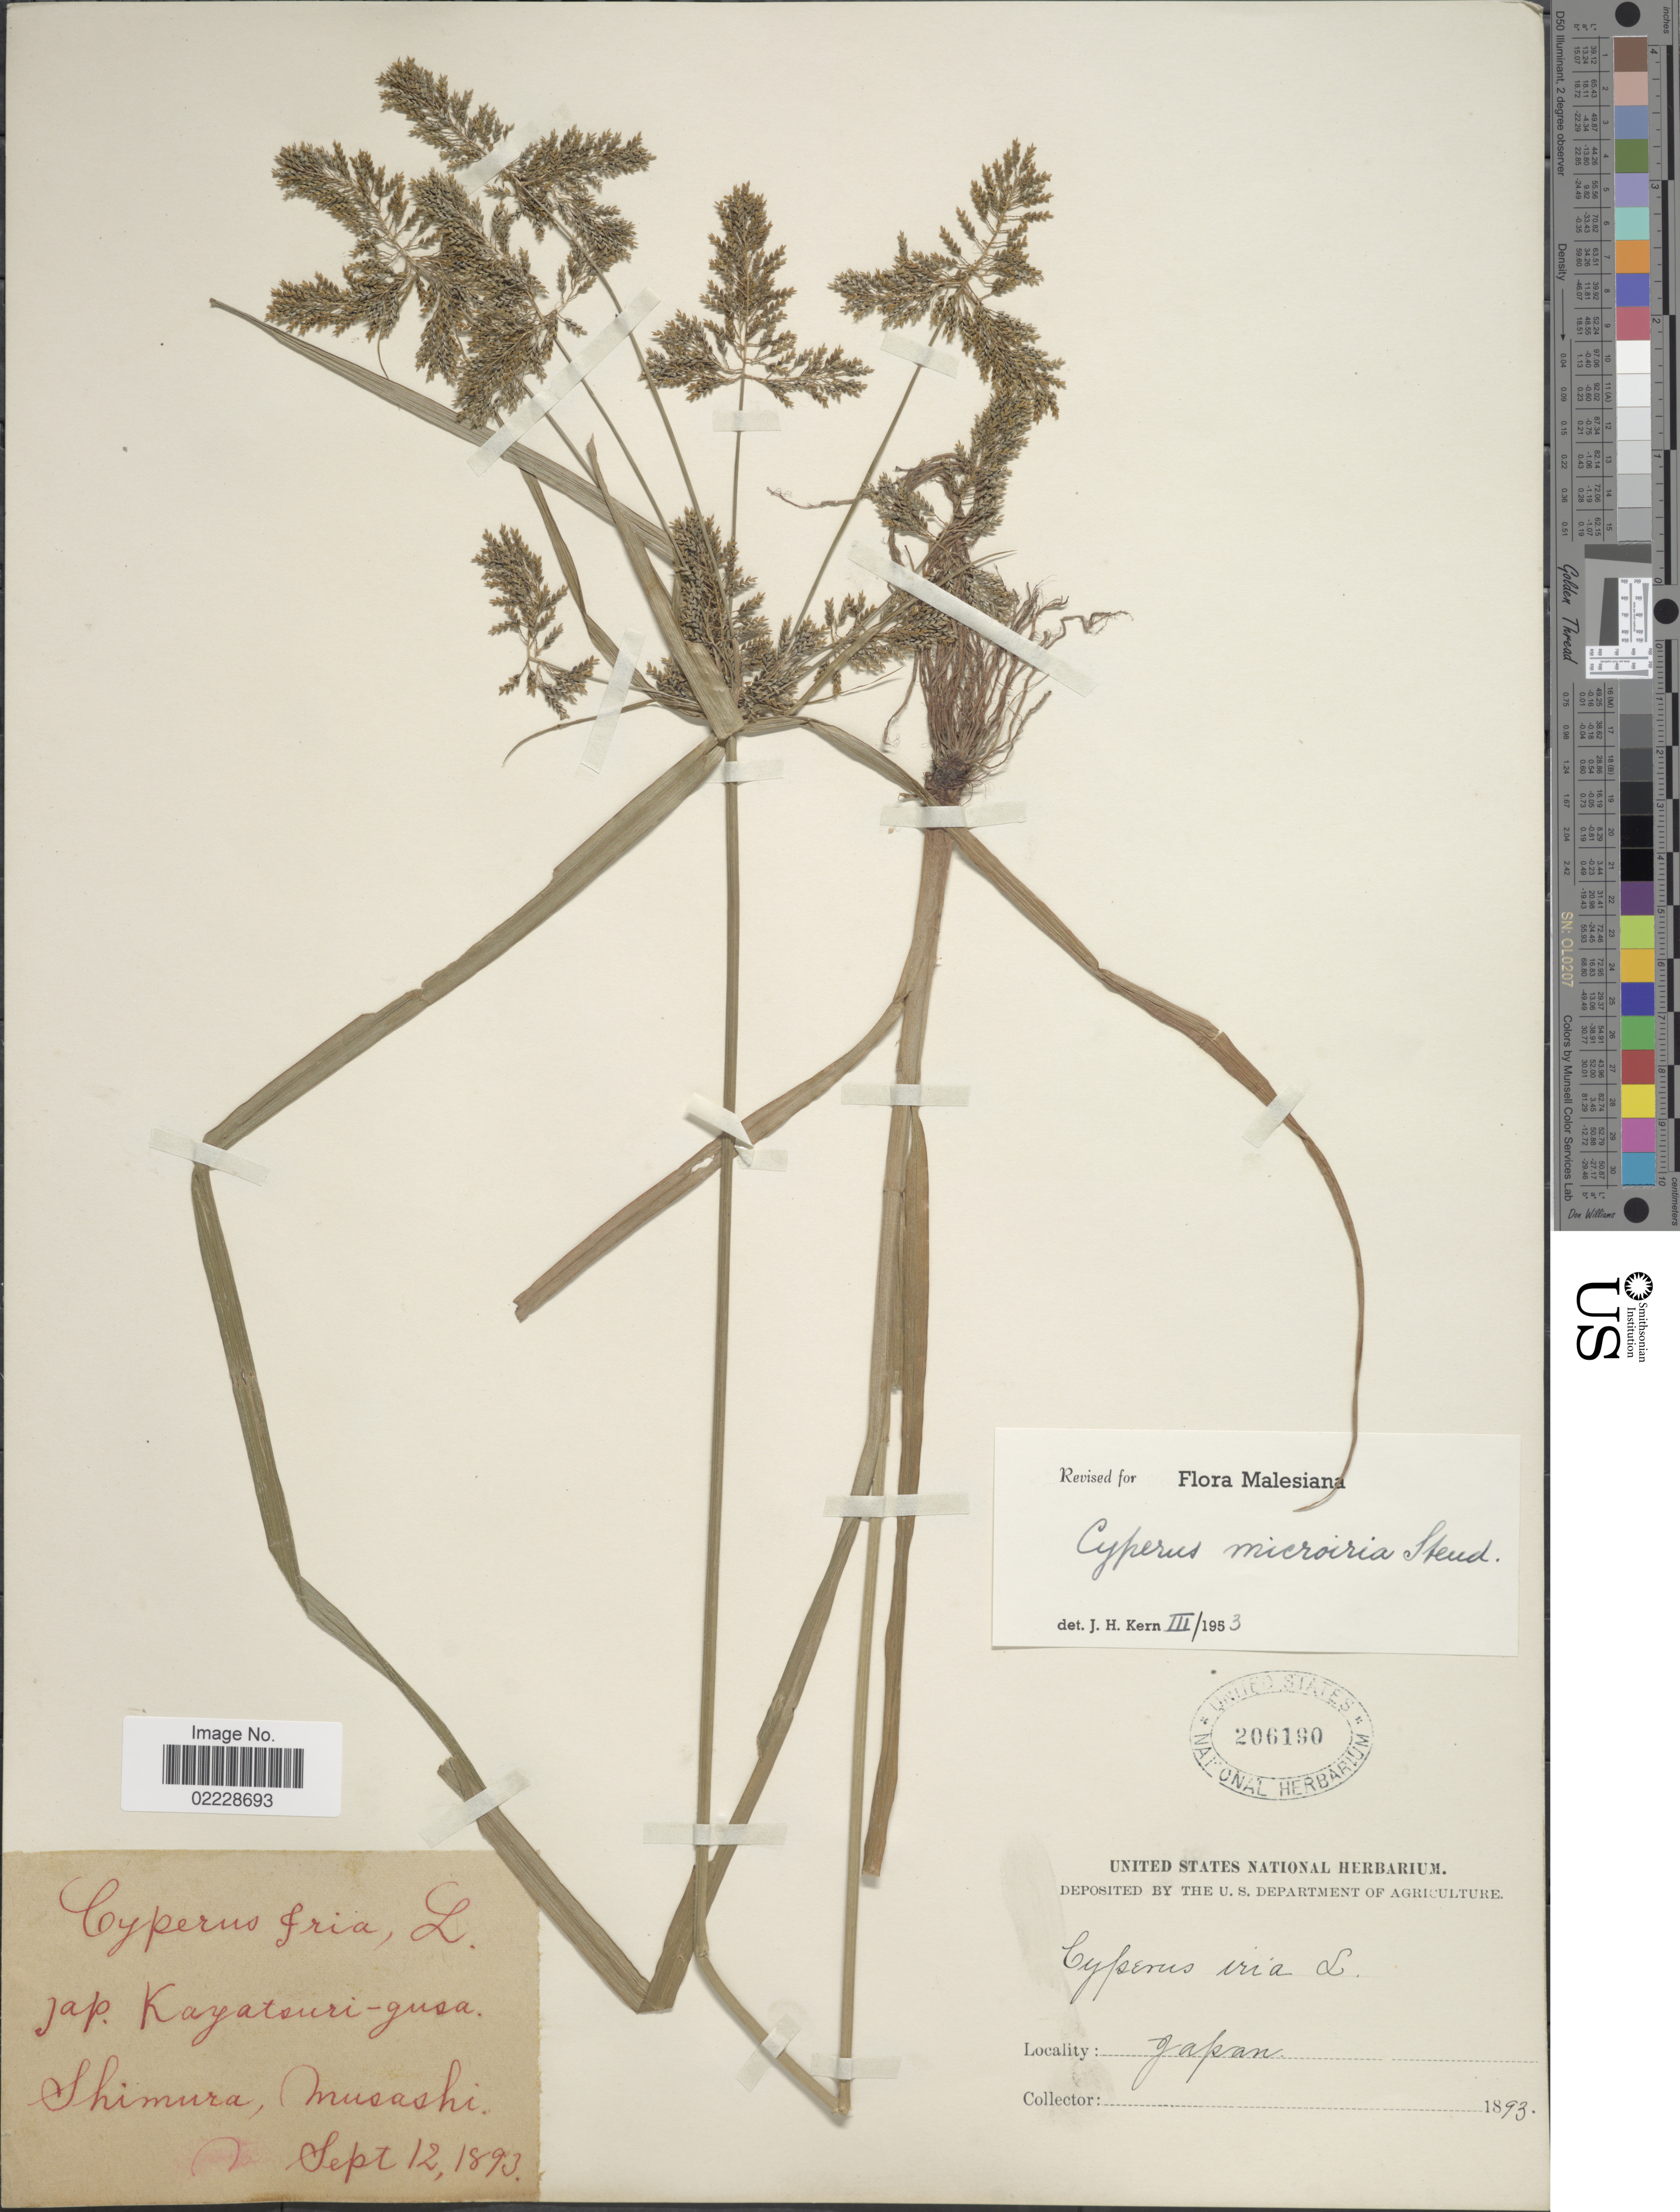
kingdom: Plantae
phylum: Tracheophyta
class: Liliopsida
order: Poales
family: Cyperaceae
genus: Cyperus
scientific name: Cyperus microiria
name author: Steud.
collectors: ex herb. United States National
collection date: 1893-09-12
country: Japan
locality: Shimura, Musashi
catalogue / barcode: US 206190